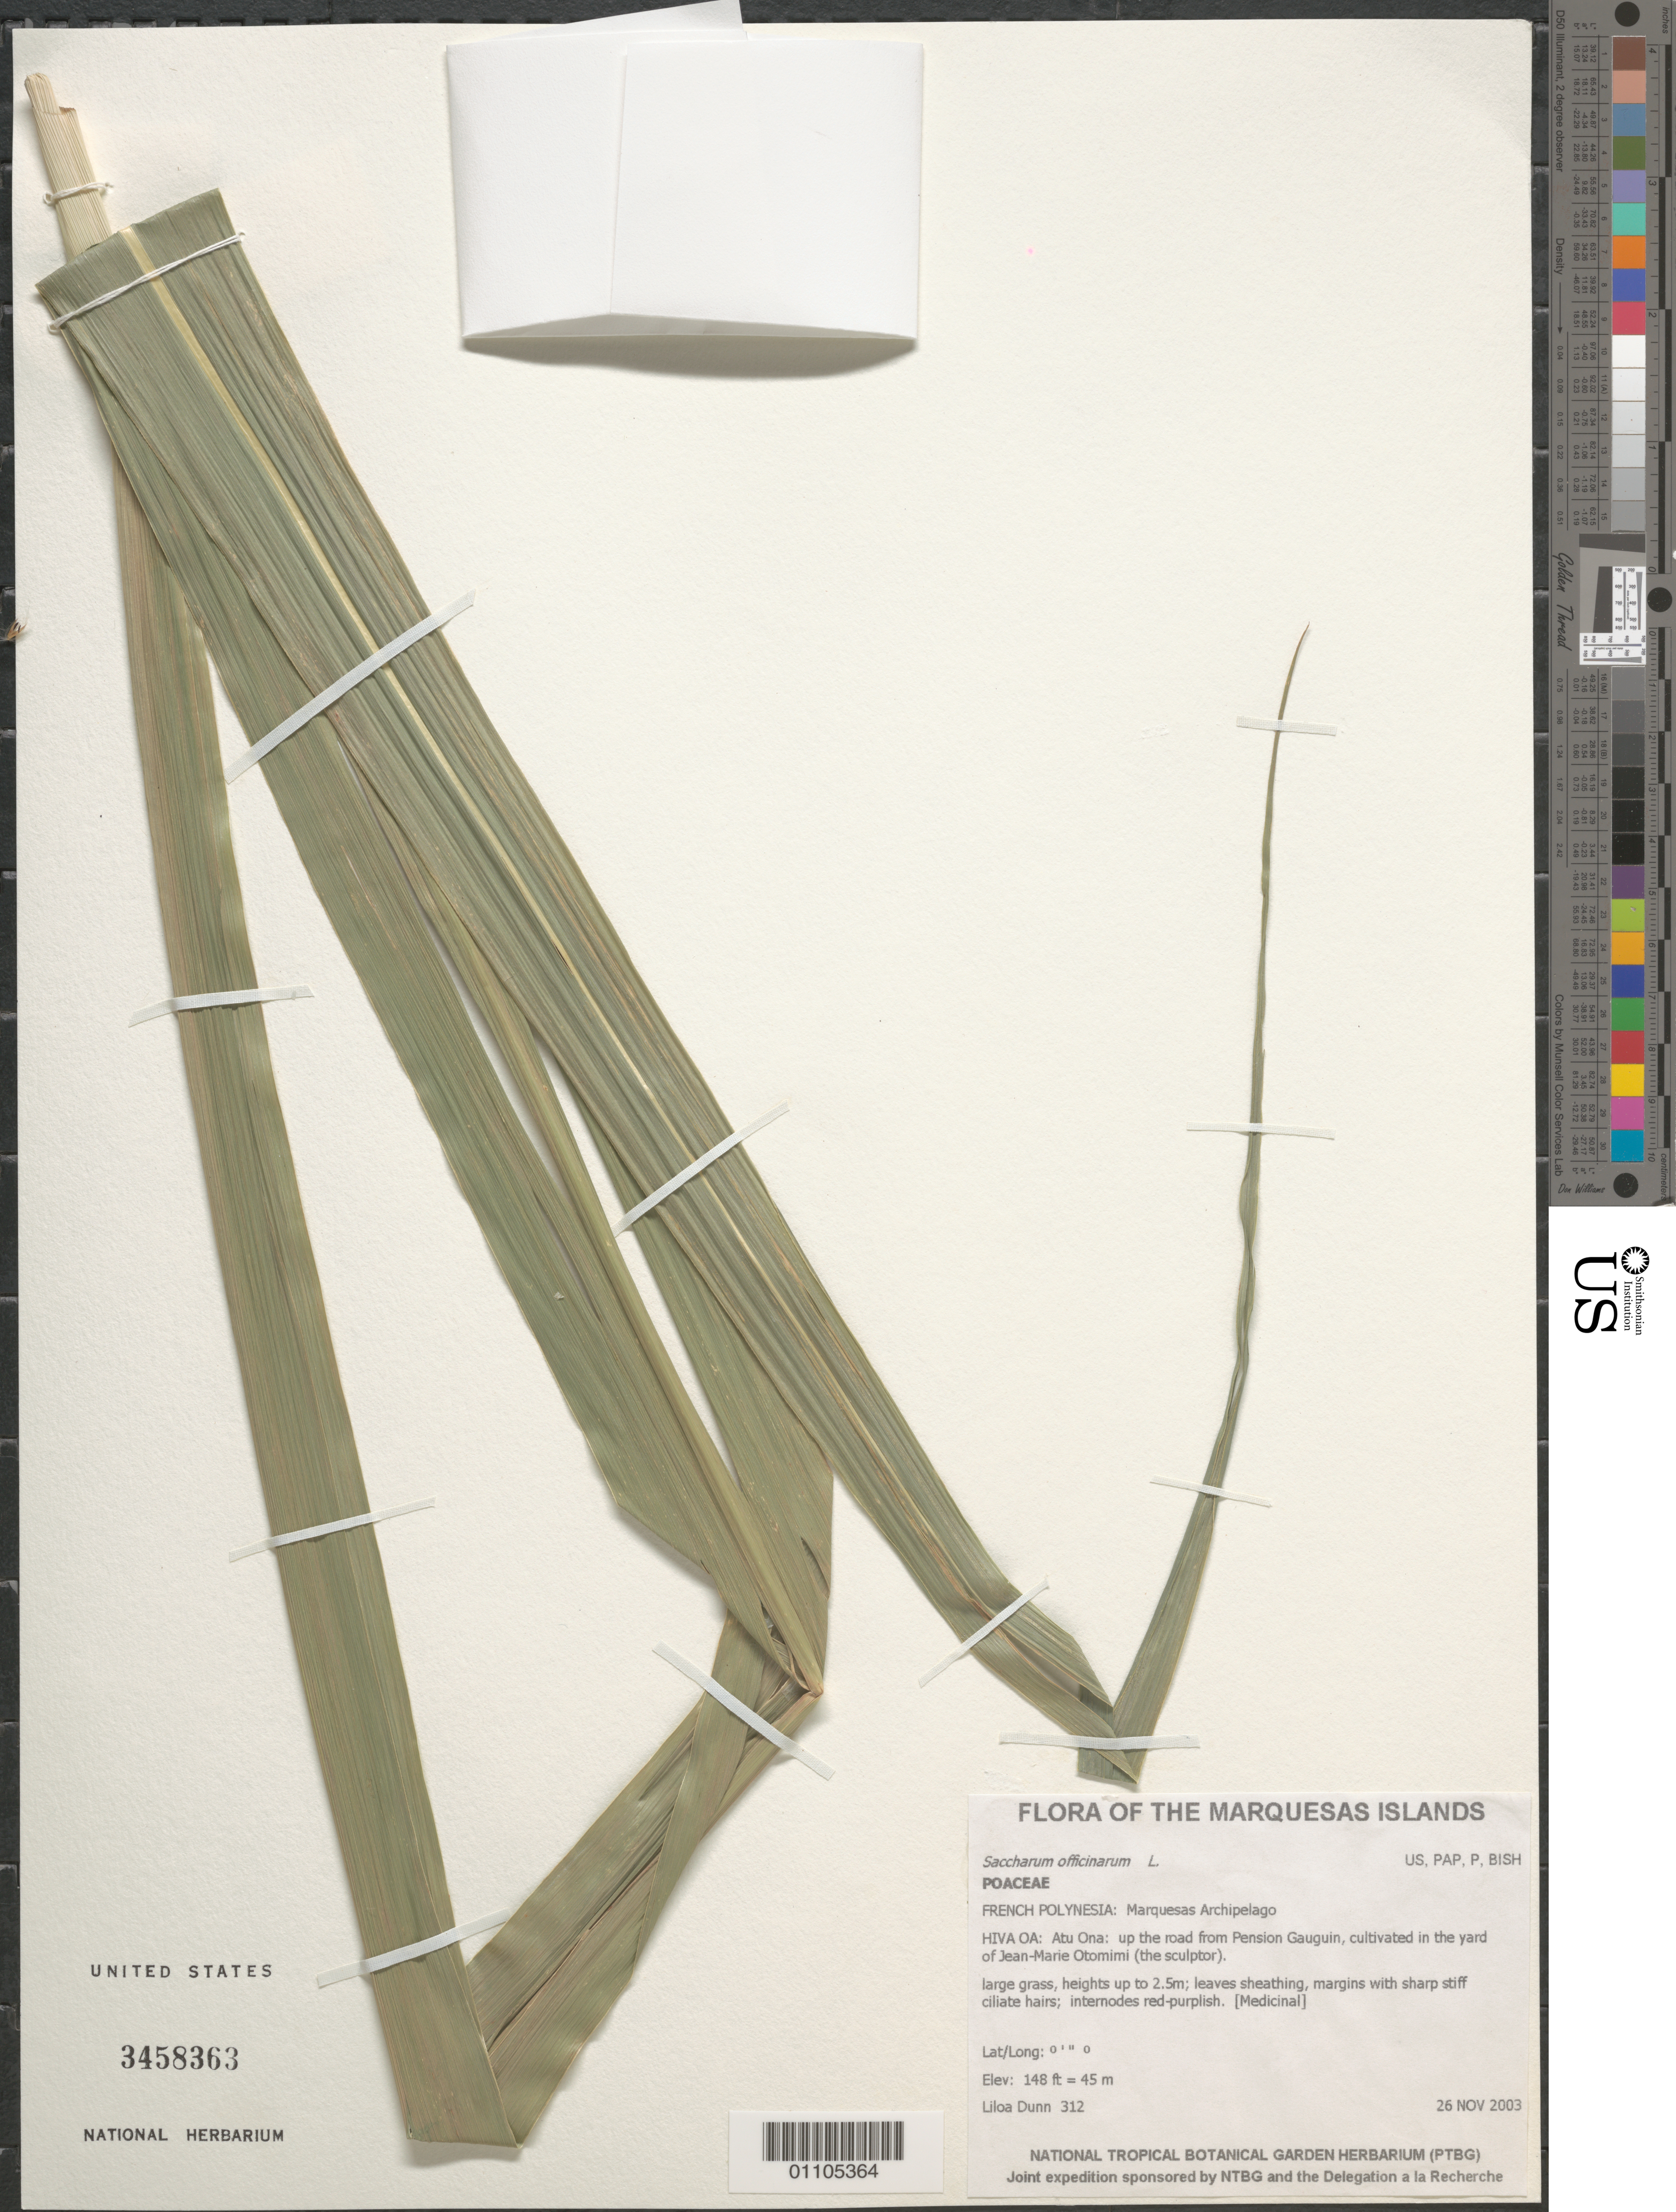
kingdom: Plantae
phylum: Tracheophyta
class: Liliopsida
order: Poales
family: Poaceae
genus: Saccharum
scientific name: Saccharum officinarum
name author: L.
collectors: L. Dunn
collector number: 312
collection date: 2003-11-26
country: French Polynesia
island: Hiva Oa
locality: Atu Ona: up the road from Pension Gauguin, cultivated in the yard of Jean-Marie Otomimi (the sculptor)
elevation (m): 45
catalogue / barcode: US 3458363